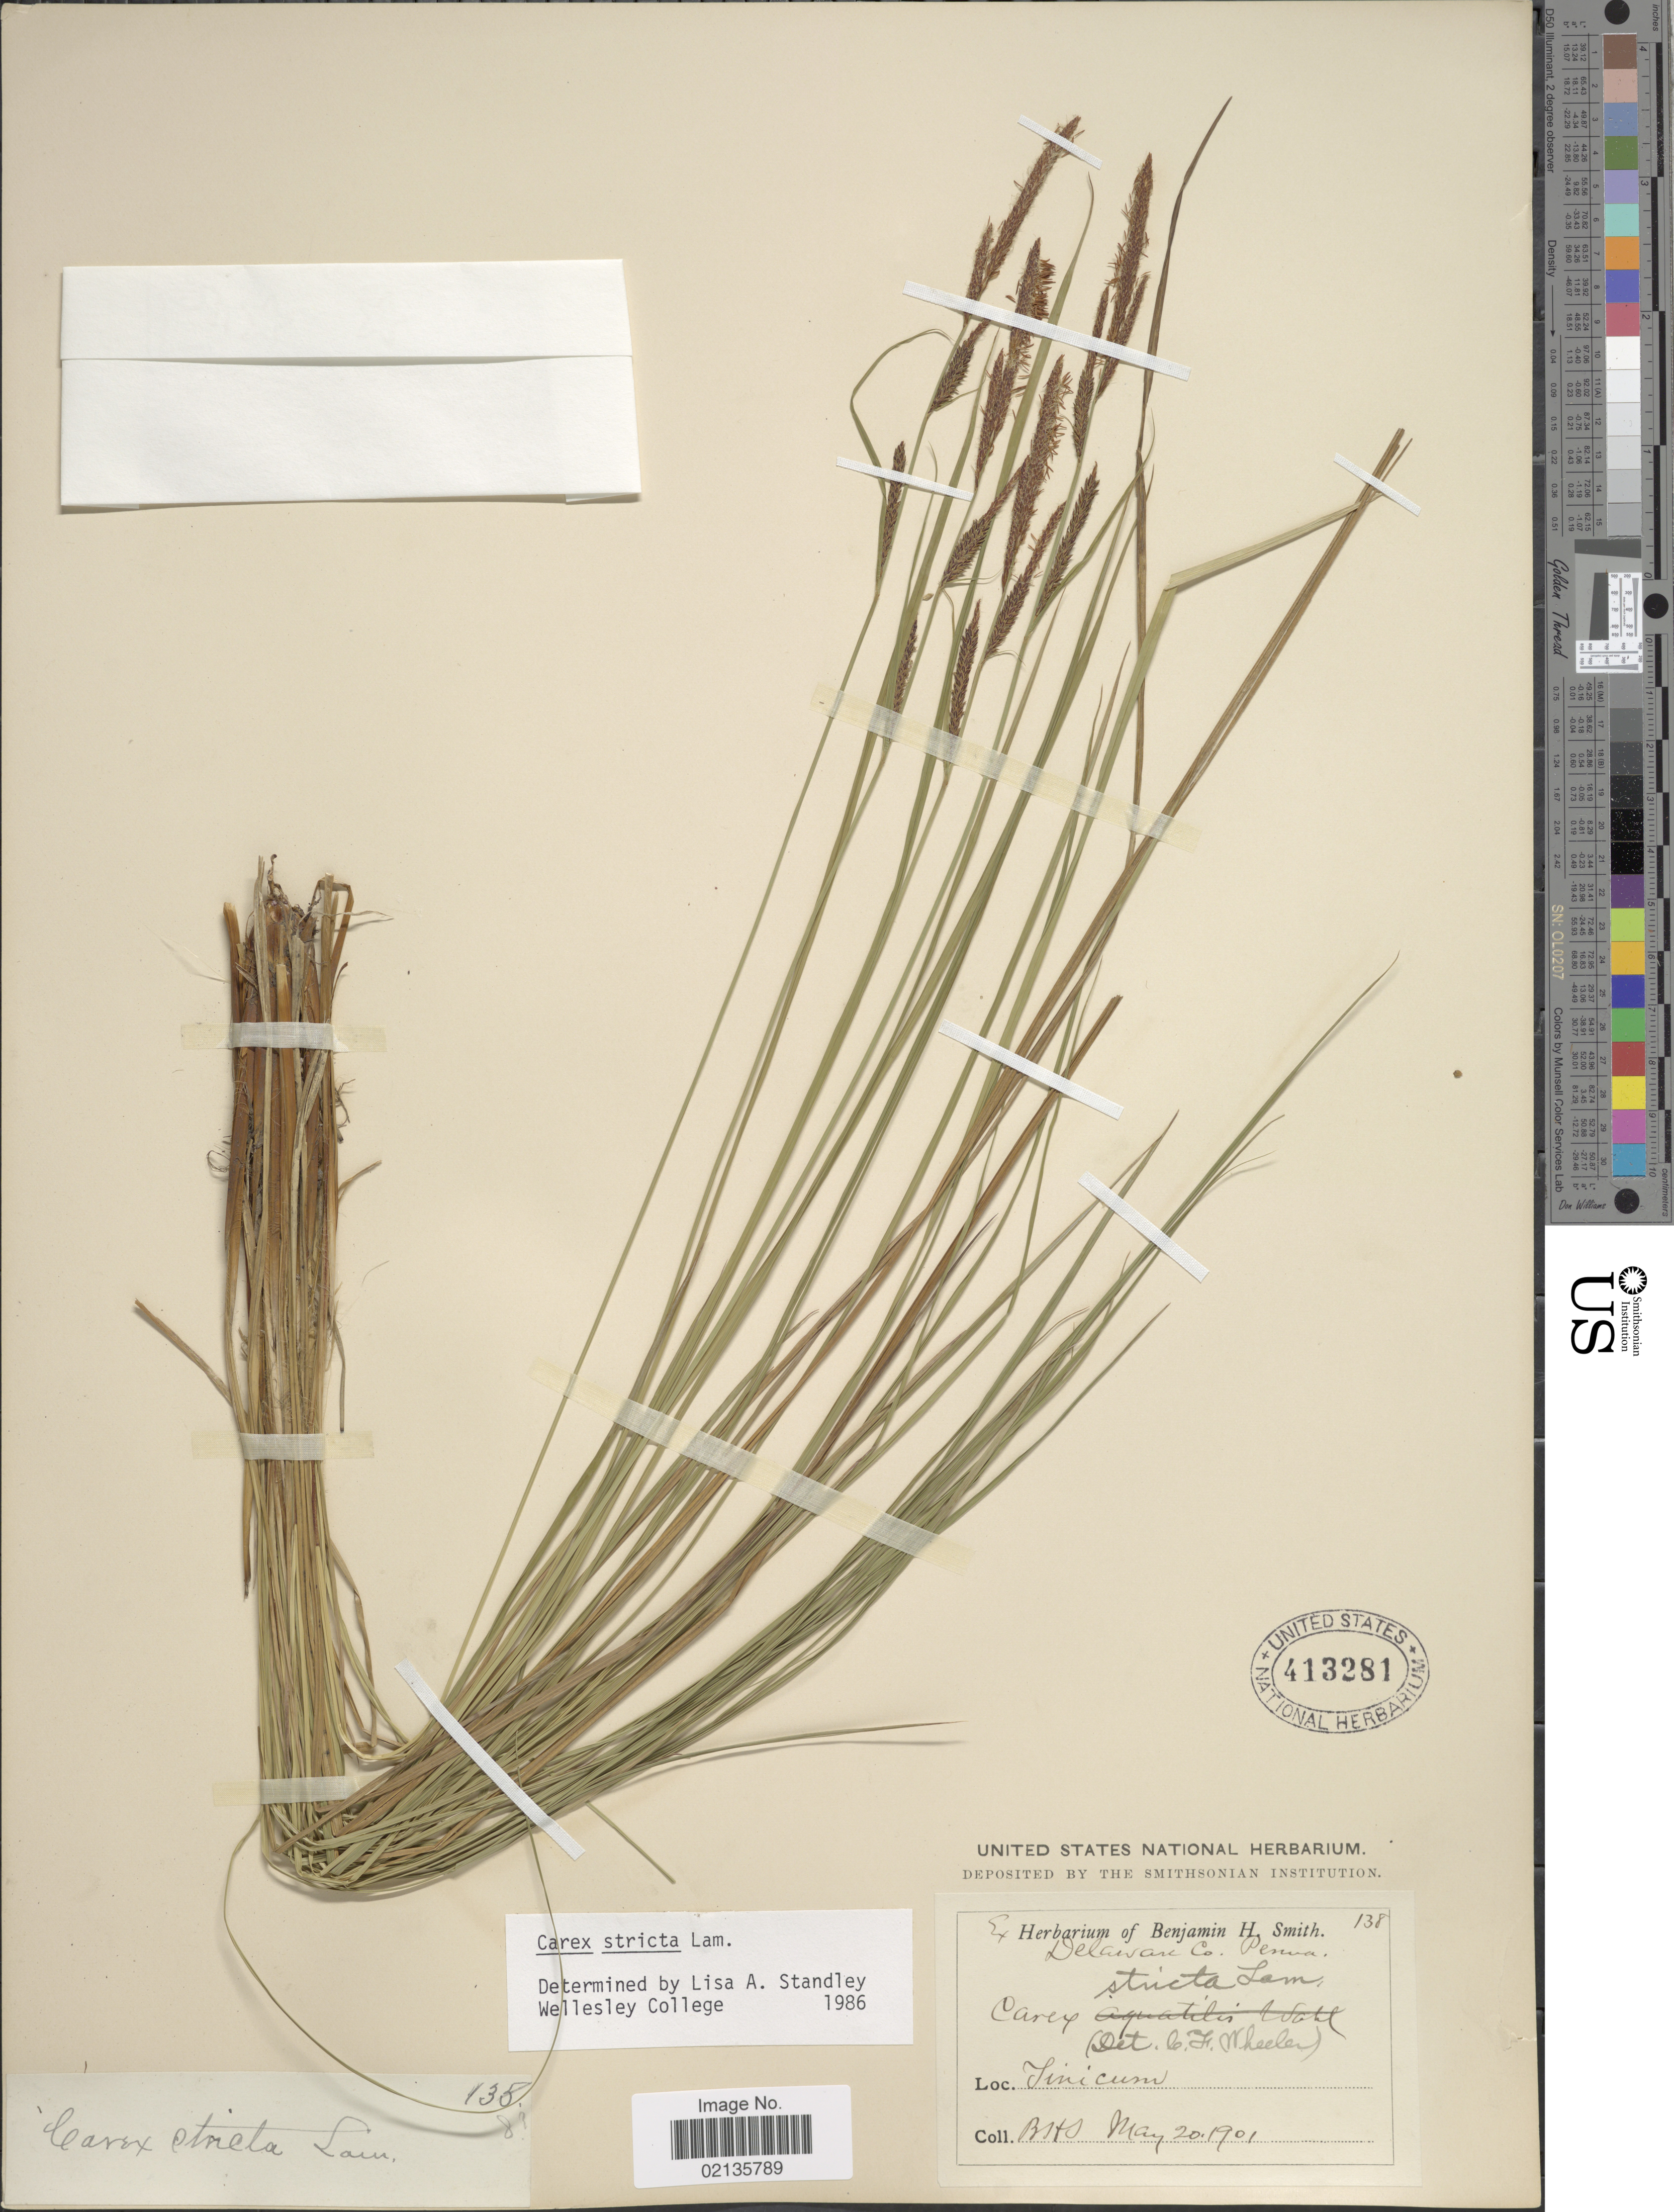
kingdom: Plantae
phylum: Tracheophyta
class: Liliopsida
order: Poales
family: Cyperaceae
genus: Carex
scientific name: Carex stricta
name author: Lam.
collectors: ex herb. Benjamin H. Smith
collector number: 138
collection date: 1901-05-20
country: United States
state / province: Pennsylvania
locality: Delaware Co.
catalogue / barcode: US 413281